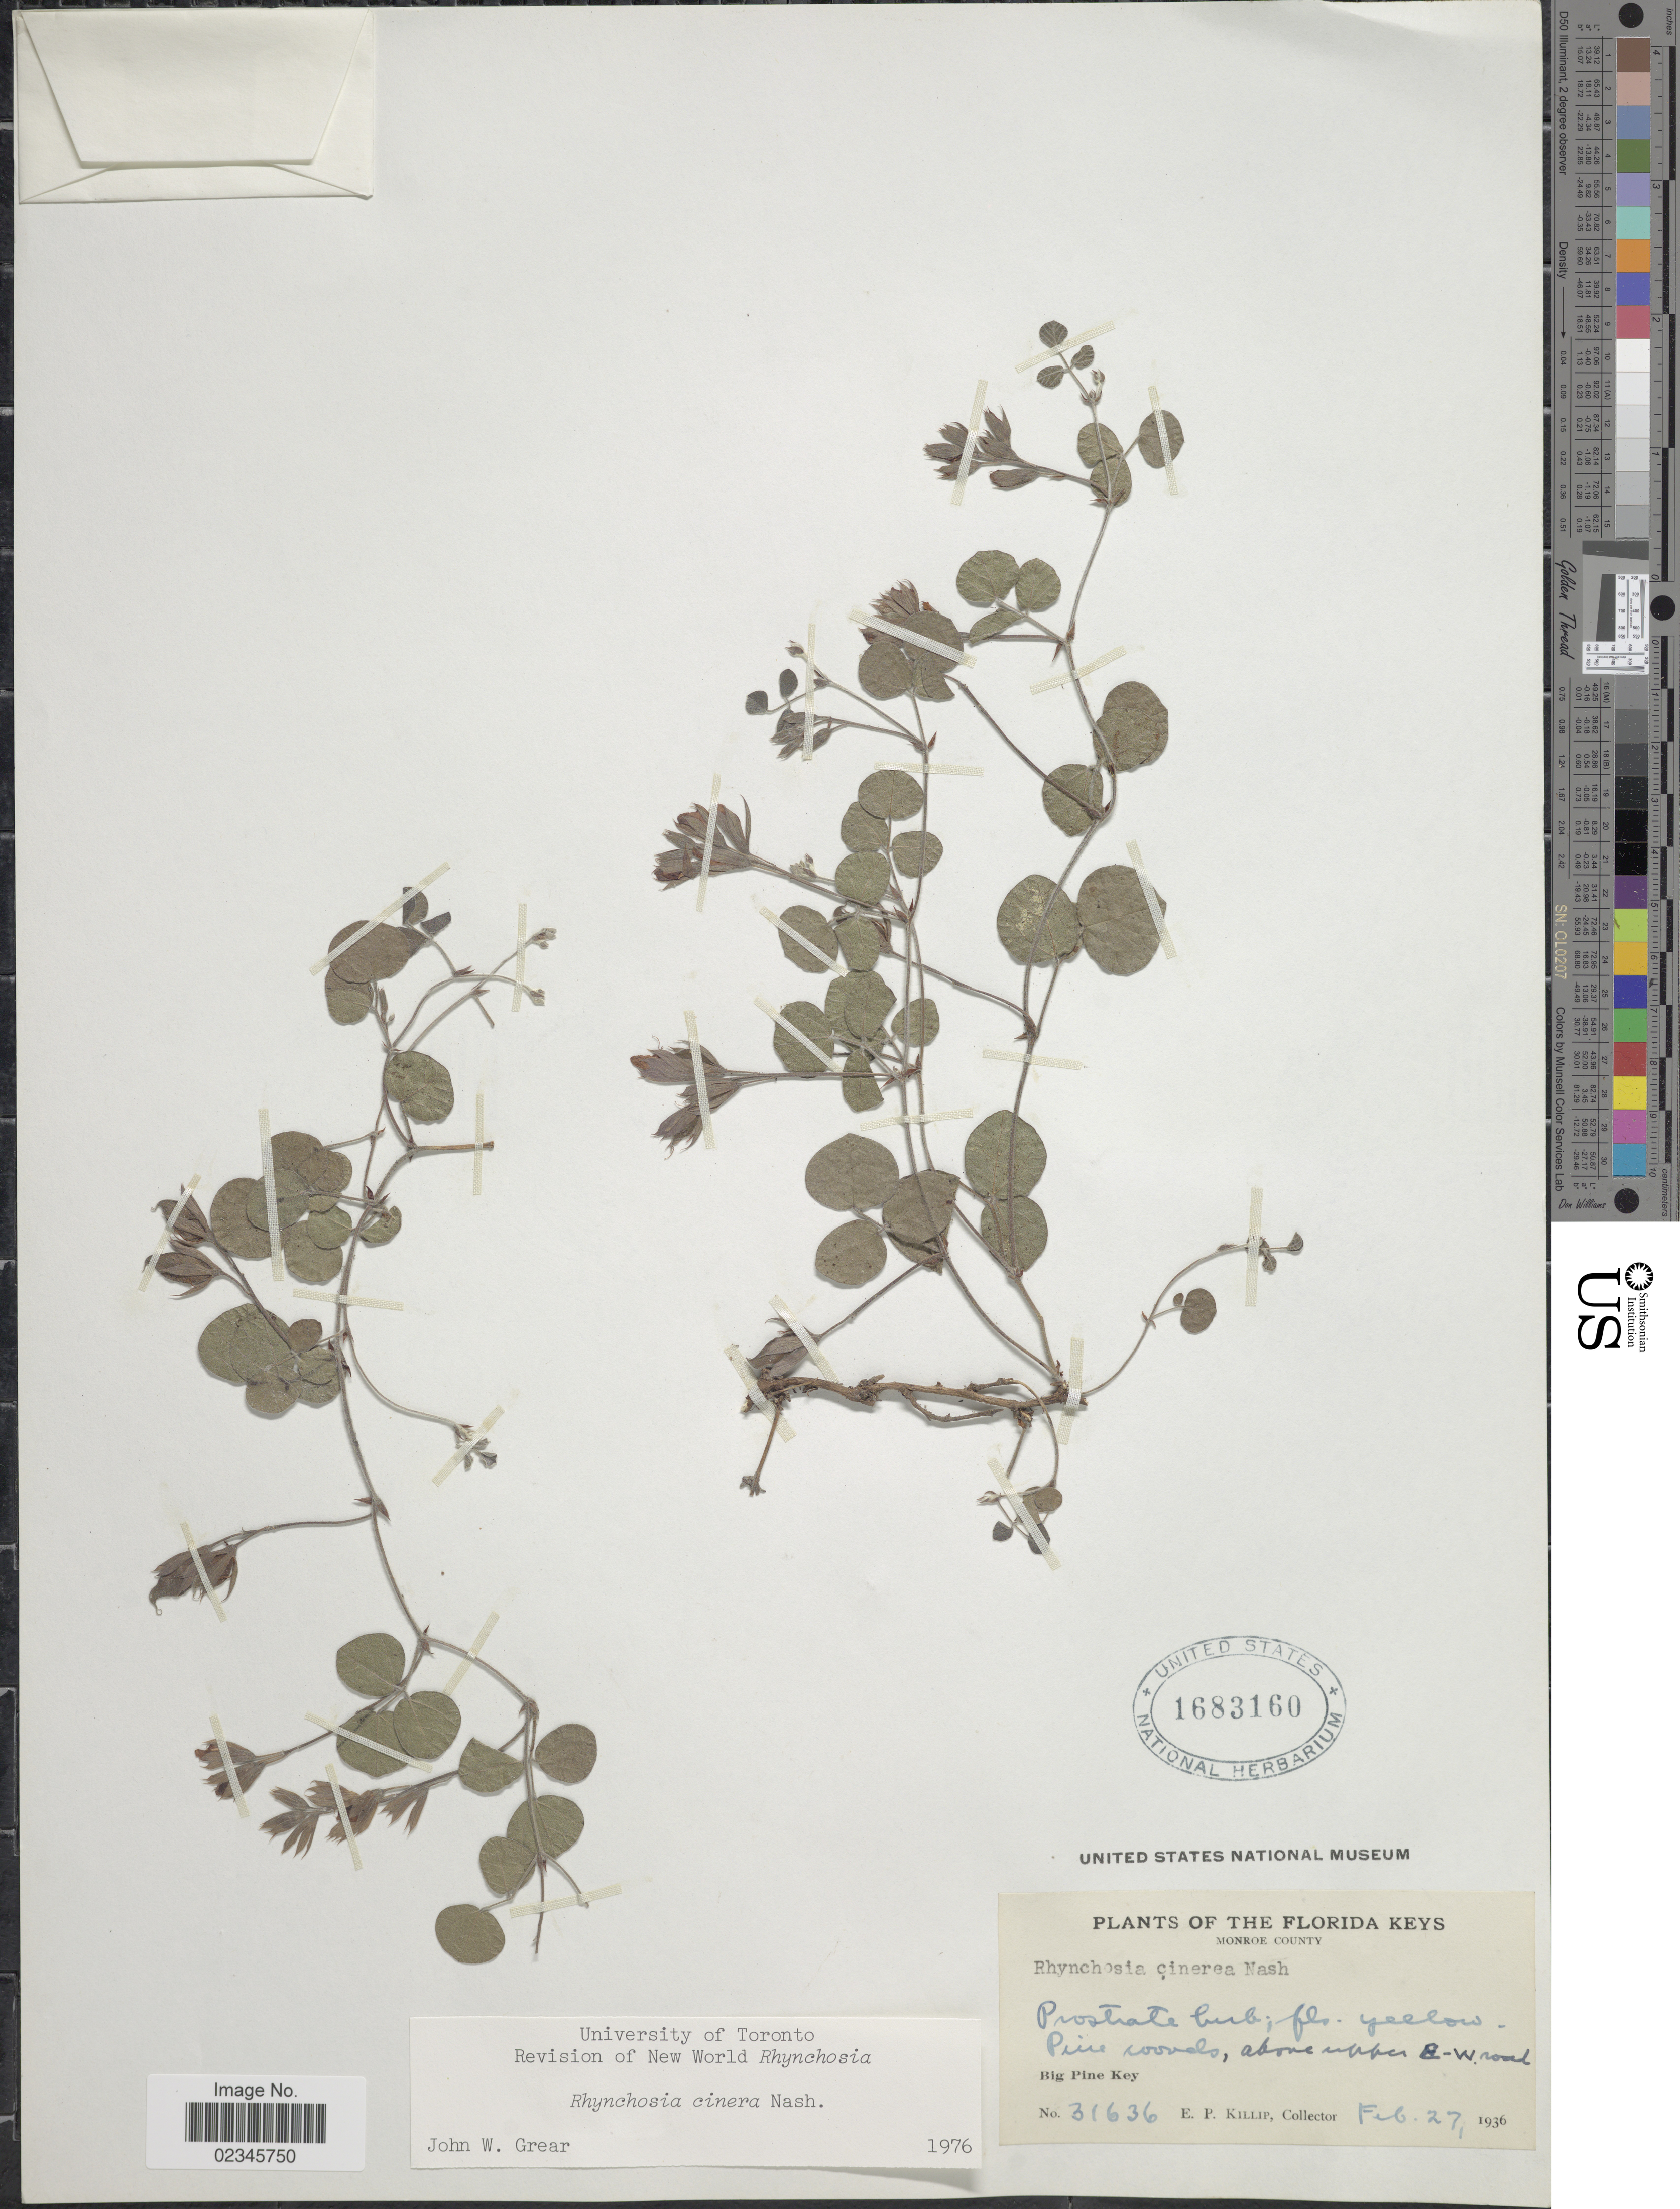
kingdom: Plantae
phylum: Tracheophyta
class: Magnoliopsida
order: Fabales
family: Fabaceae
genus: Cajanus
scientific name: Cajanus cinereus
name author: (F. Muell. ex Benth.) F. Muell.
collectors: E. P. Killip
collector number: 31636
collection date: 1936-02-27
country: United States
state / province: Florida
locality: The Florida Keys, Monroe County, above upper E-W road, Big Pine Key.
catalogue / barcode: US 1683160